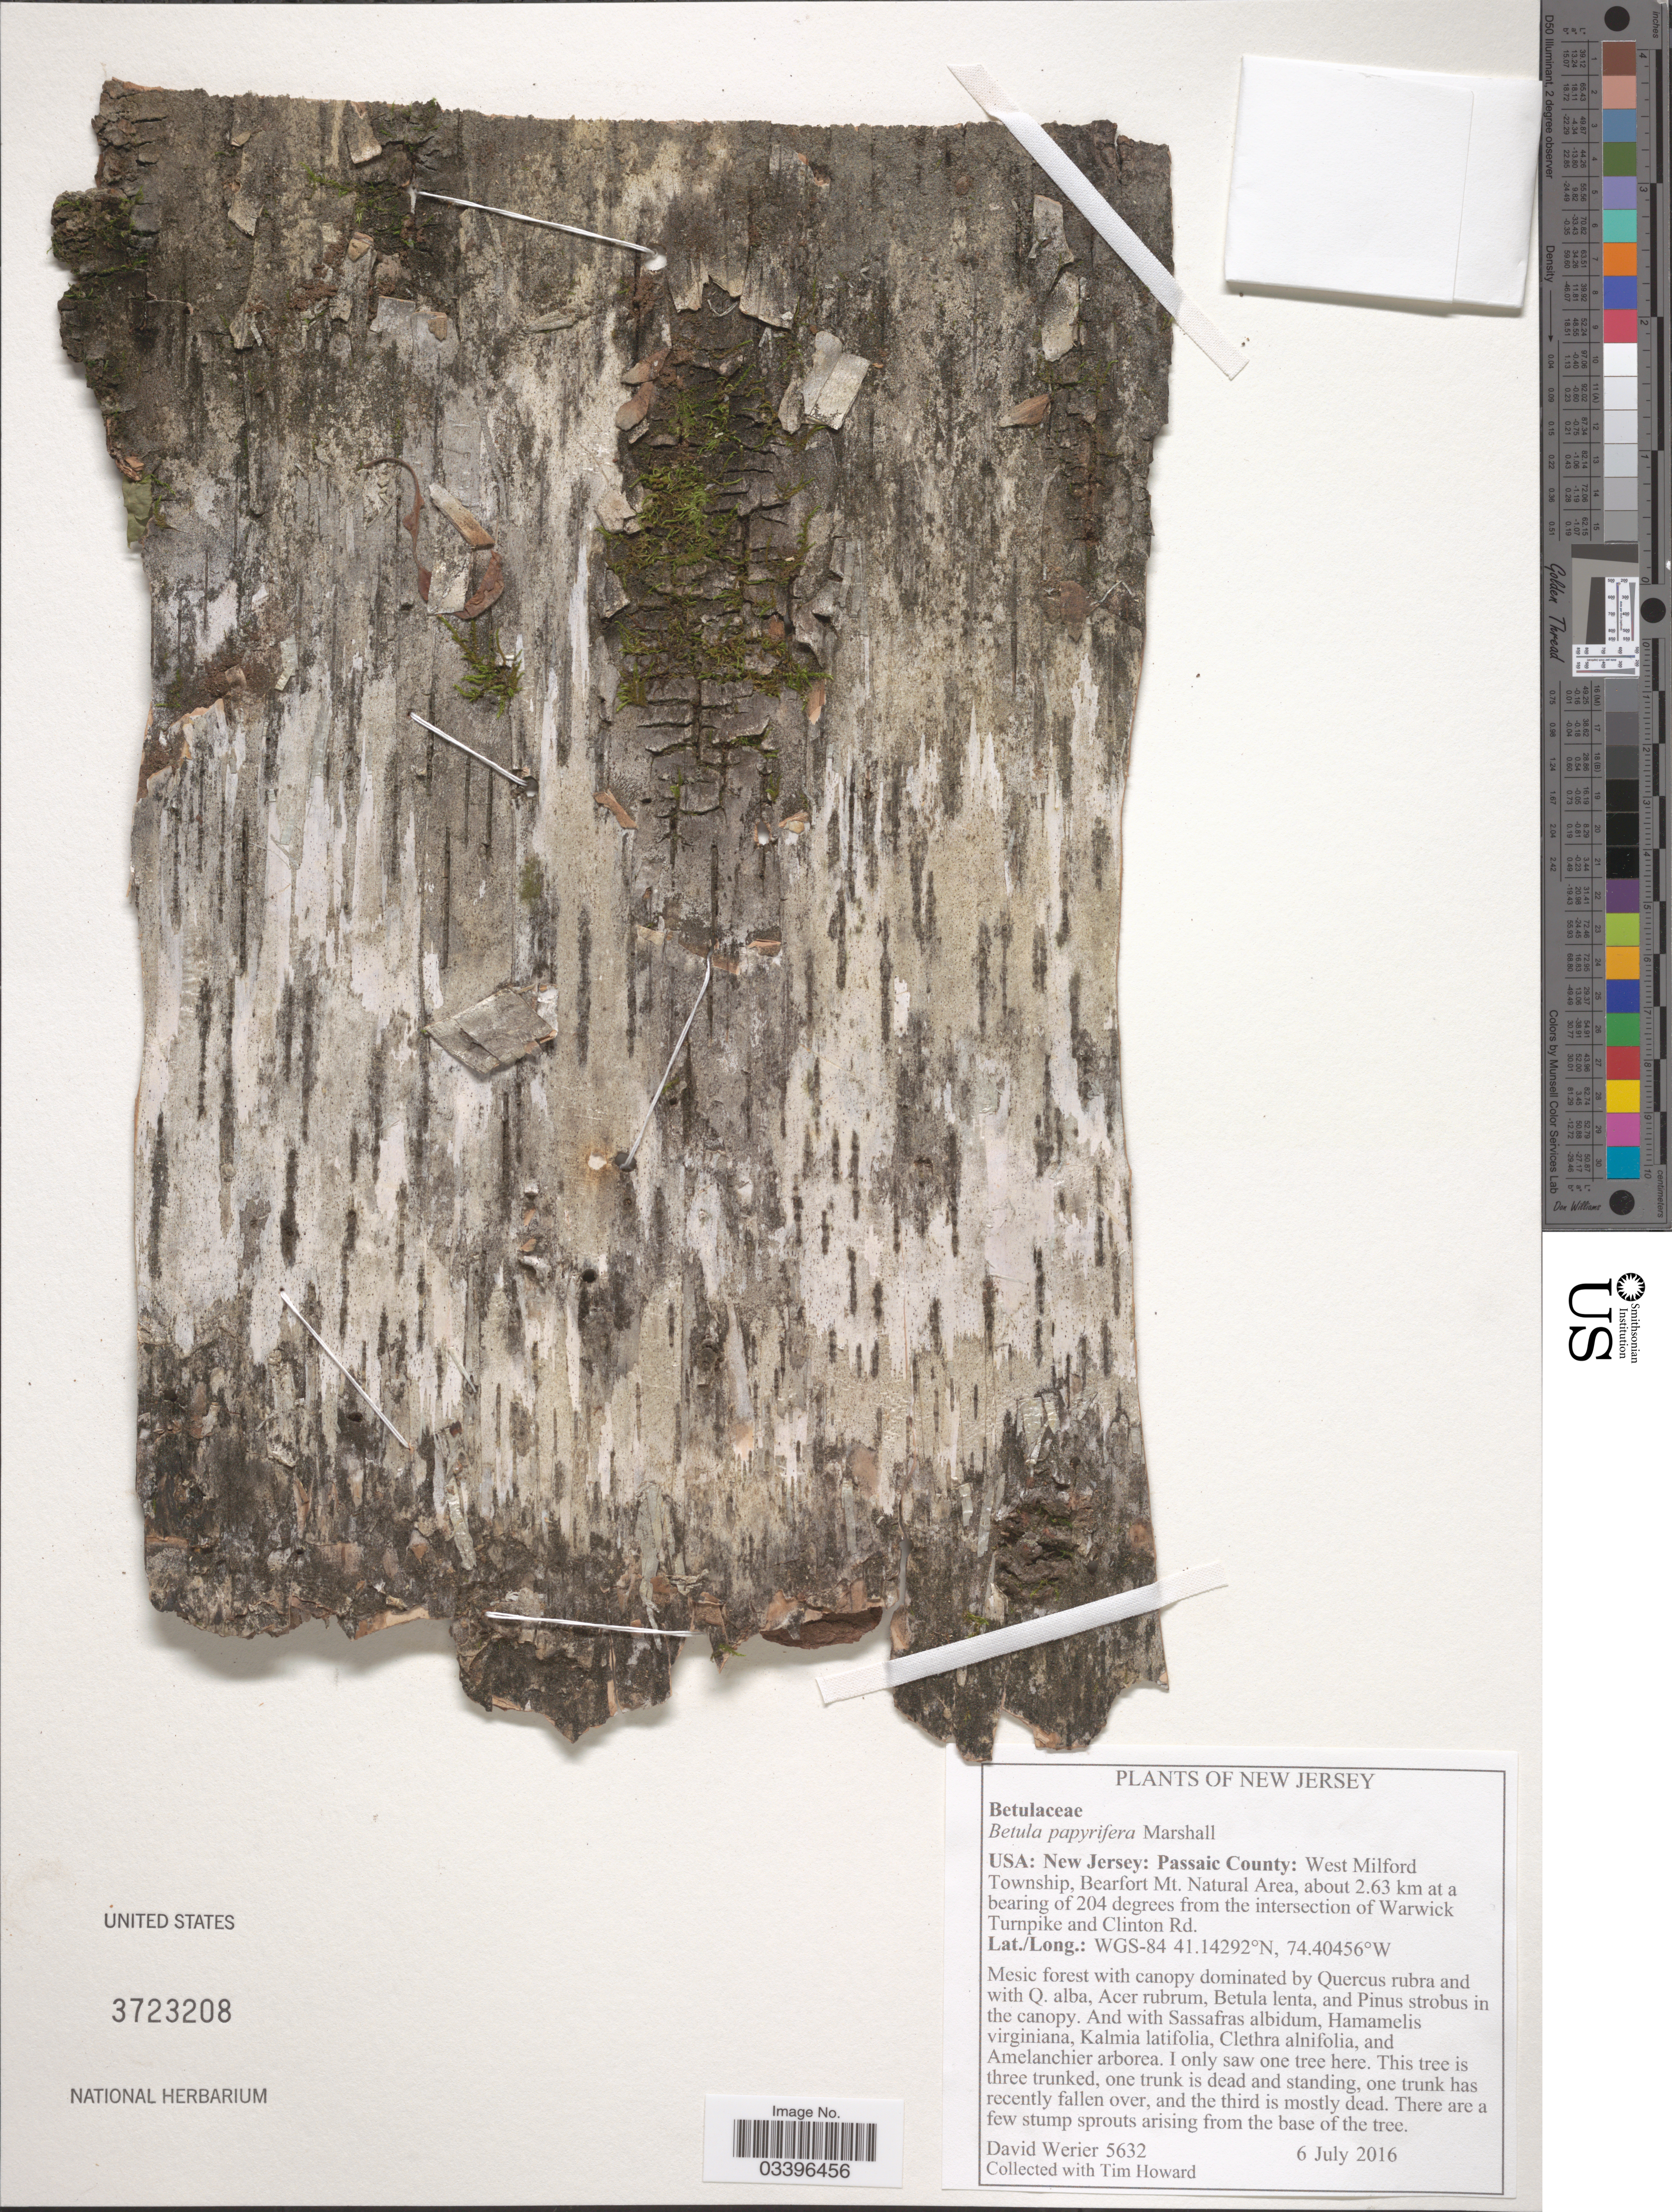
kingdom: Plantae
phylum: Tracheophyta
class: Magnoliopsida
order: Fagales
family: Betulaceae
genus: Betula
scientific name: Betula papyrifera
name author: Marshall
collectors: D. Werier & T. G. Howard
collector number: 5632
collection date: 2016-07-06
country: United States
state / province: New Jersey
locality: USA: Passaic County: West Milford Township, Bearfort Mt. Natural Area, about 2.63 km at a bearing of 204 degrees from the intersection of Warwick Turnpike and Clinton Rd.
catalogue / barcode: US 3723208